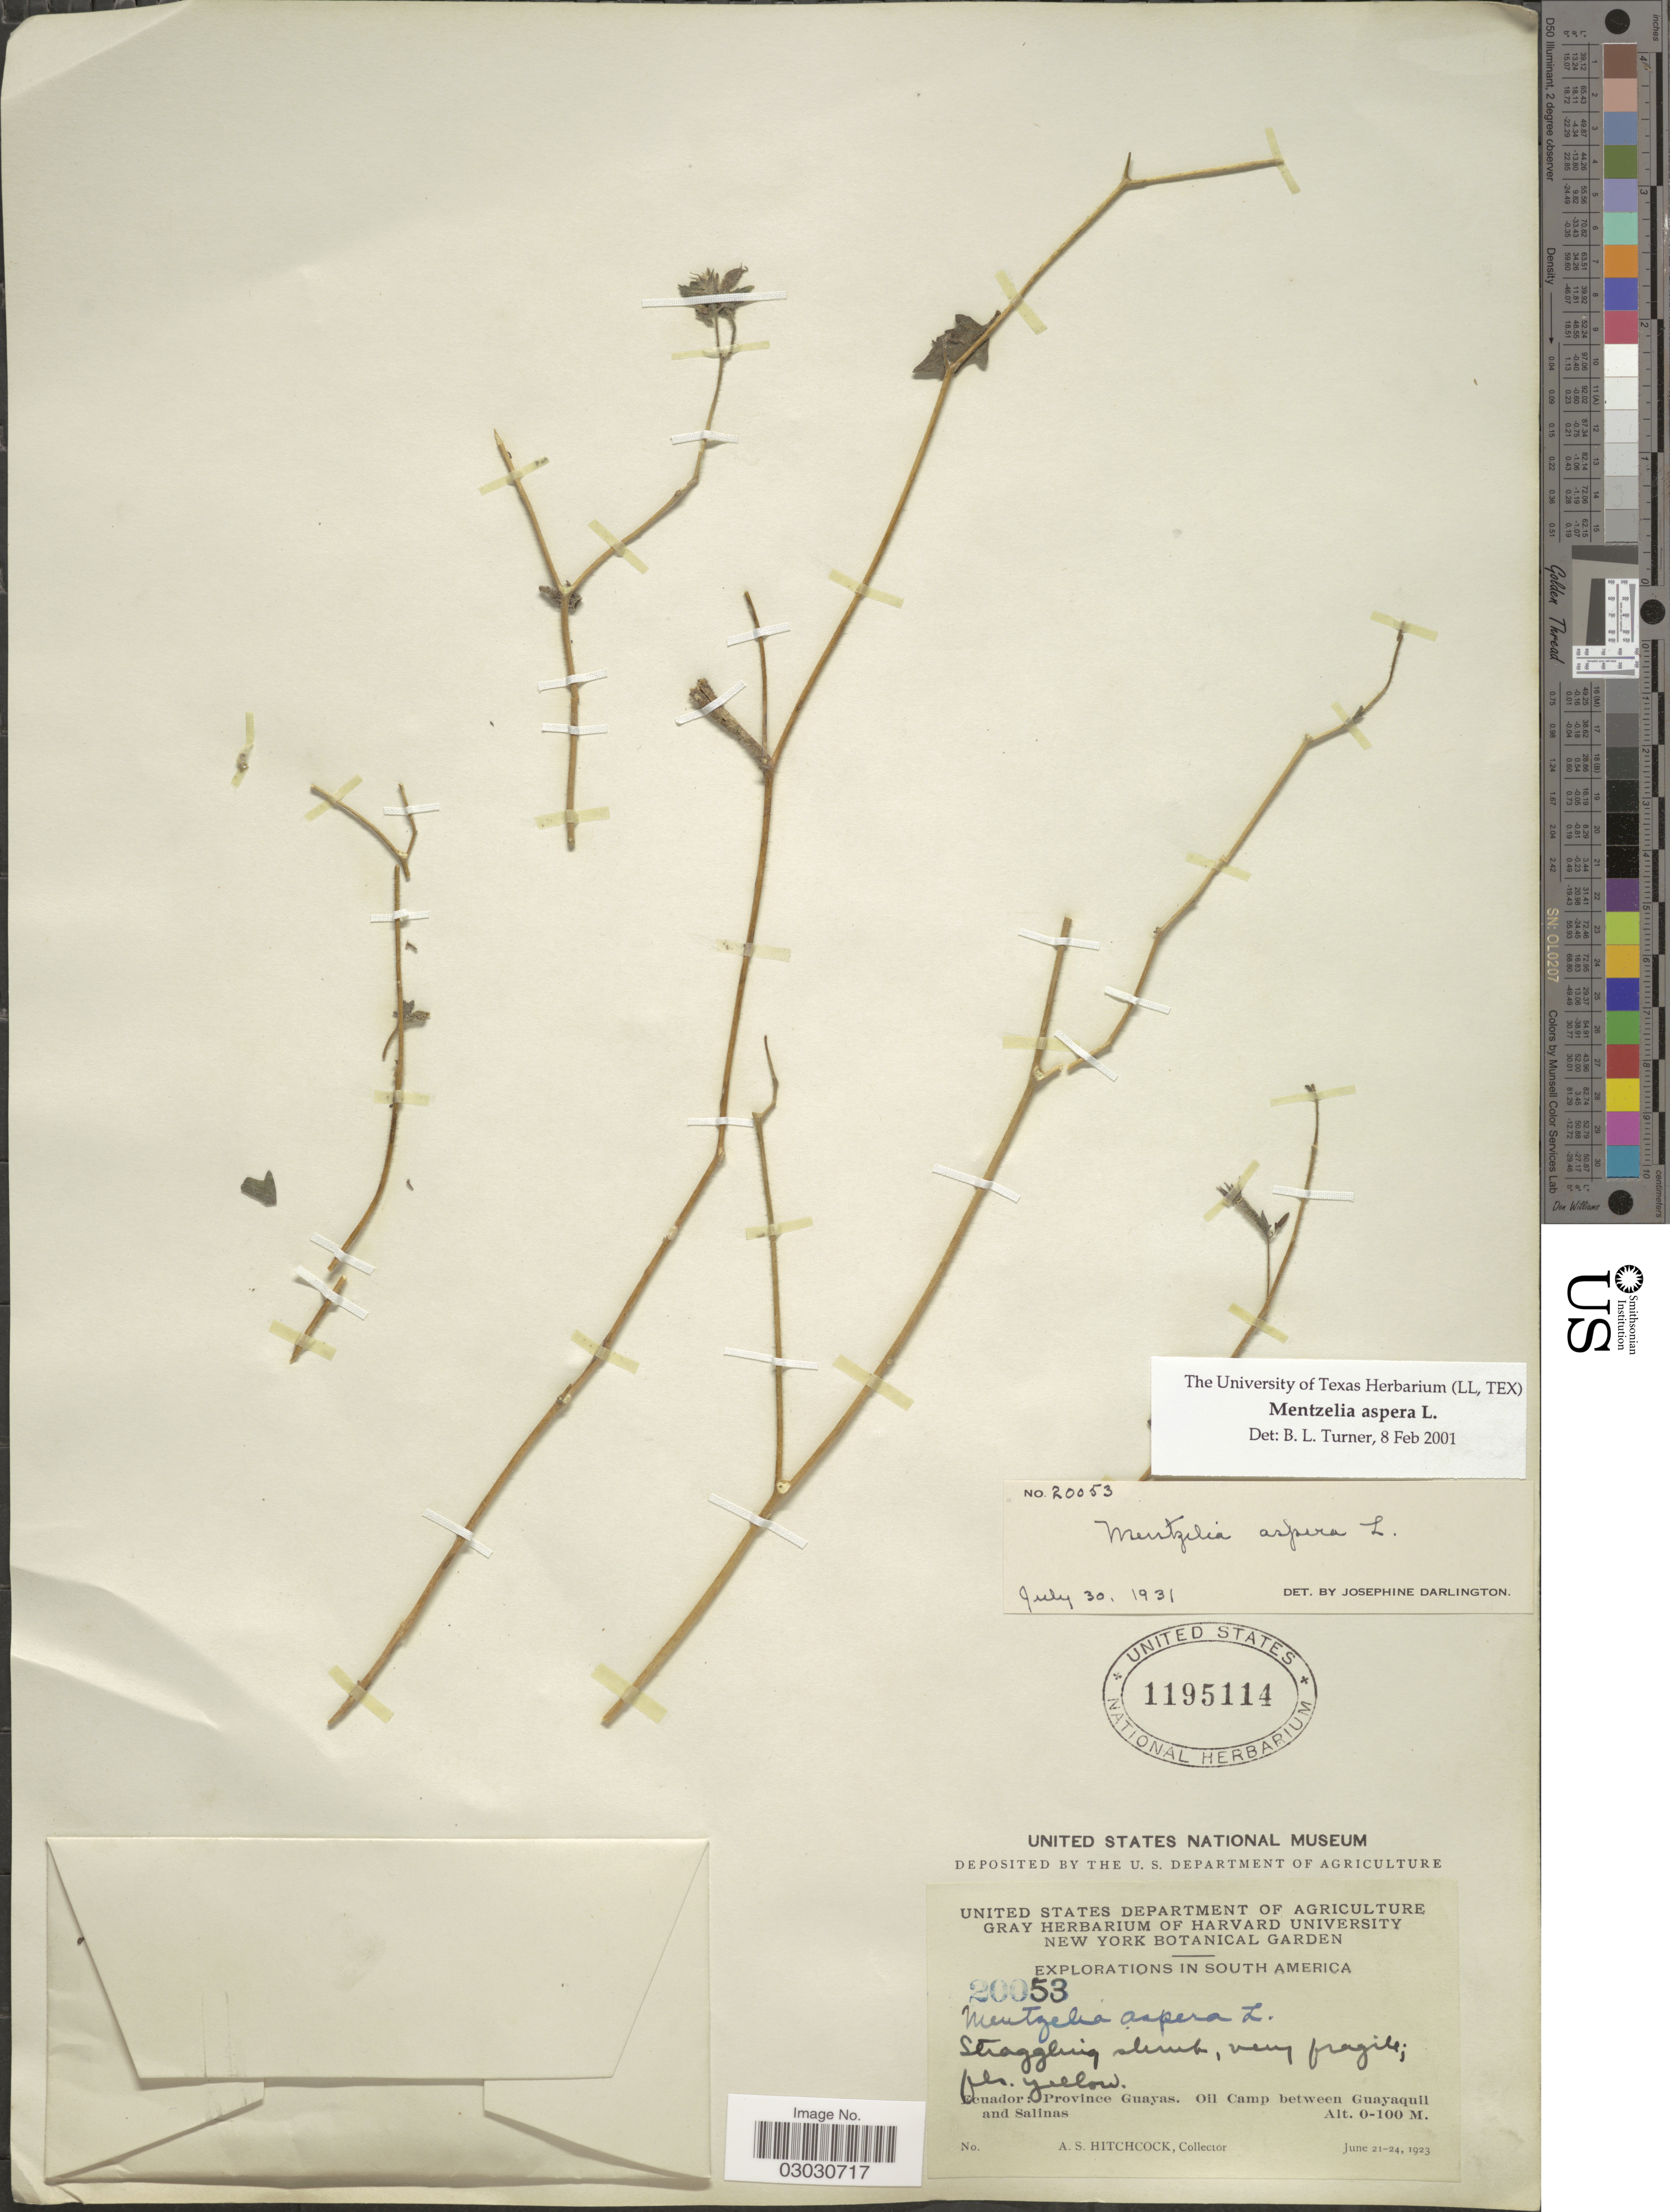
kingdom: Plantae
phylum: Tracheophyta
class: Magnoliopsida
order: Cornales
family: Loasaceae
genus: Mentzelia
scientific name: Mentzelia aspera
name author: L.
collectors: A. S. Hitchcock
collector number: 20053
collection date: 1923-06-21/1923-06-24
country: Ecuador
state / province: Guayas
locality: Oil Camp between Guayaquil and Salinas.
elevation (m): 0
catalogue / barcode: US 1195114